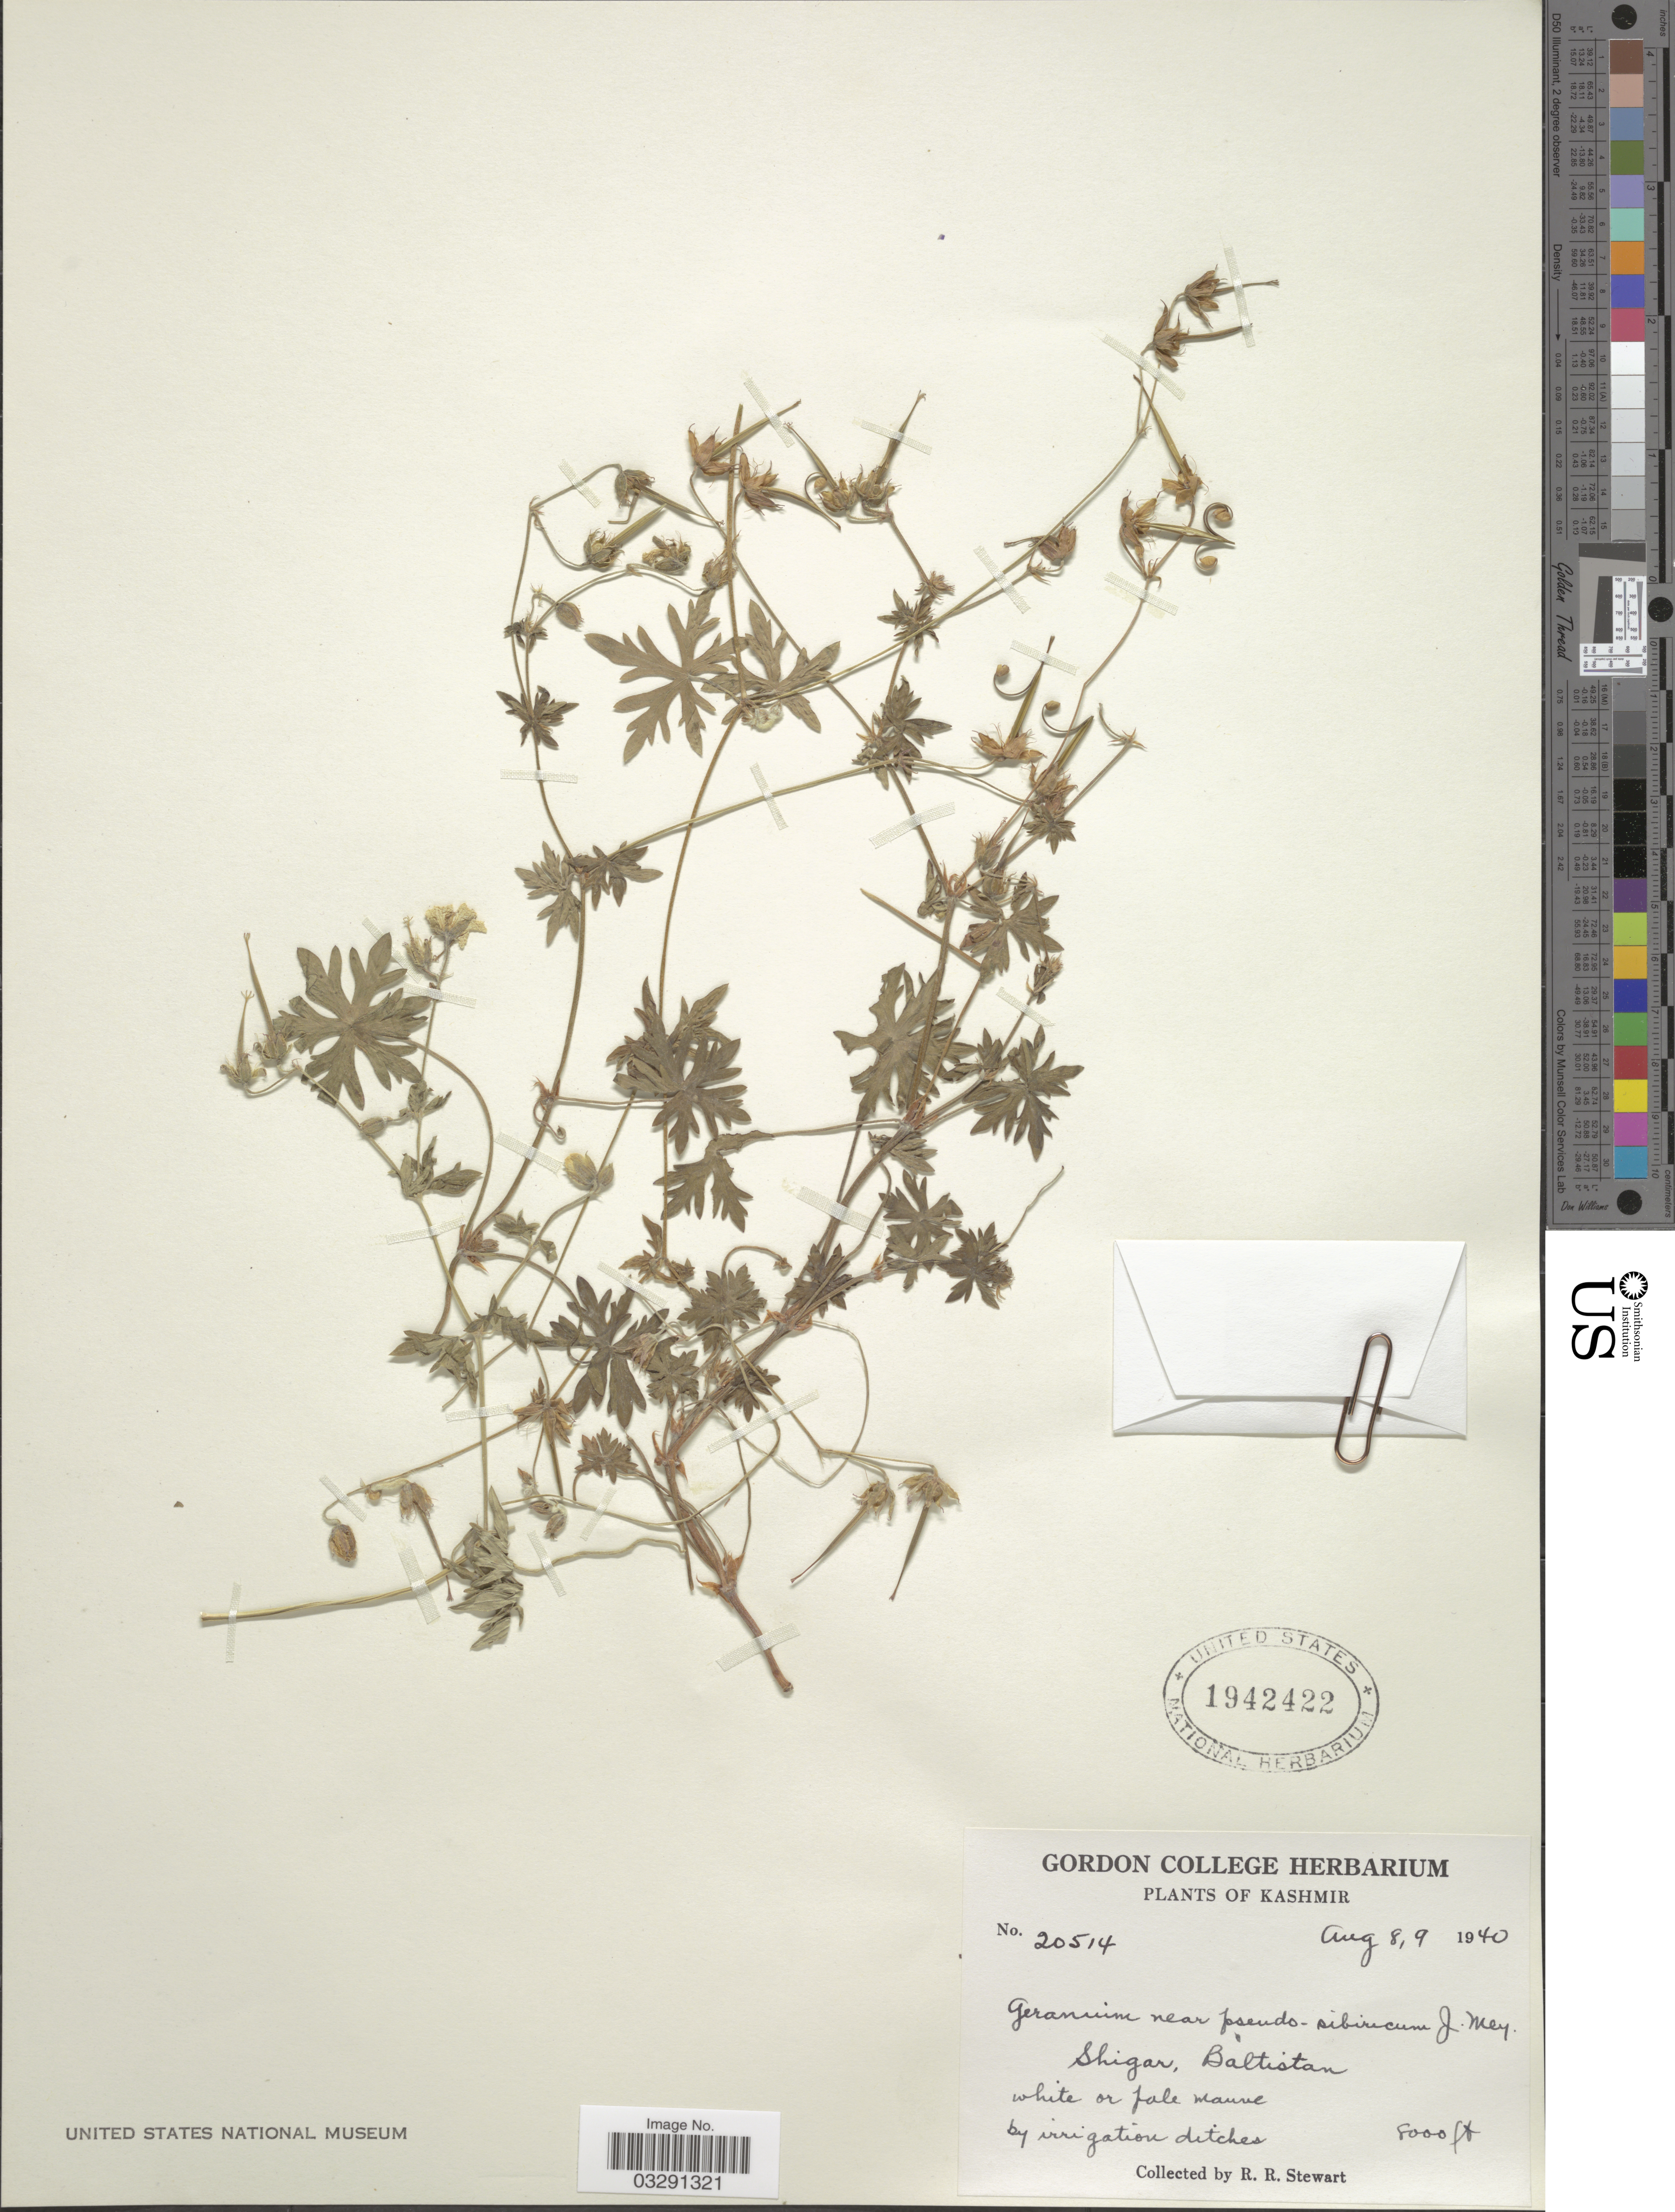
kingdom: Plantae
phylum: Tracheophyta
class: Magnoliopsida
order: Geraniales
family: Geraniaceae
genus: Geranium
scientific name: Geranium pseudosibiricum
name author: J. Mayer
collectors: R. Stewart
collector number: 20514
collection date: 1940-08-08/1940-08-09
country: India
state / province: Jammu and Kashmir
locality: Shigar, Baltistan.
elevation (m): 2438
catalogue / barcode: US 1942422